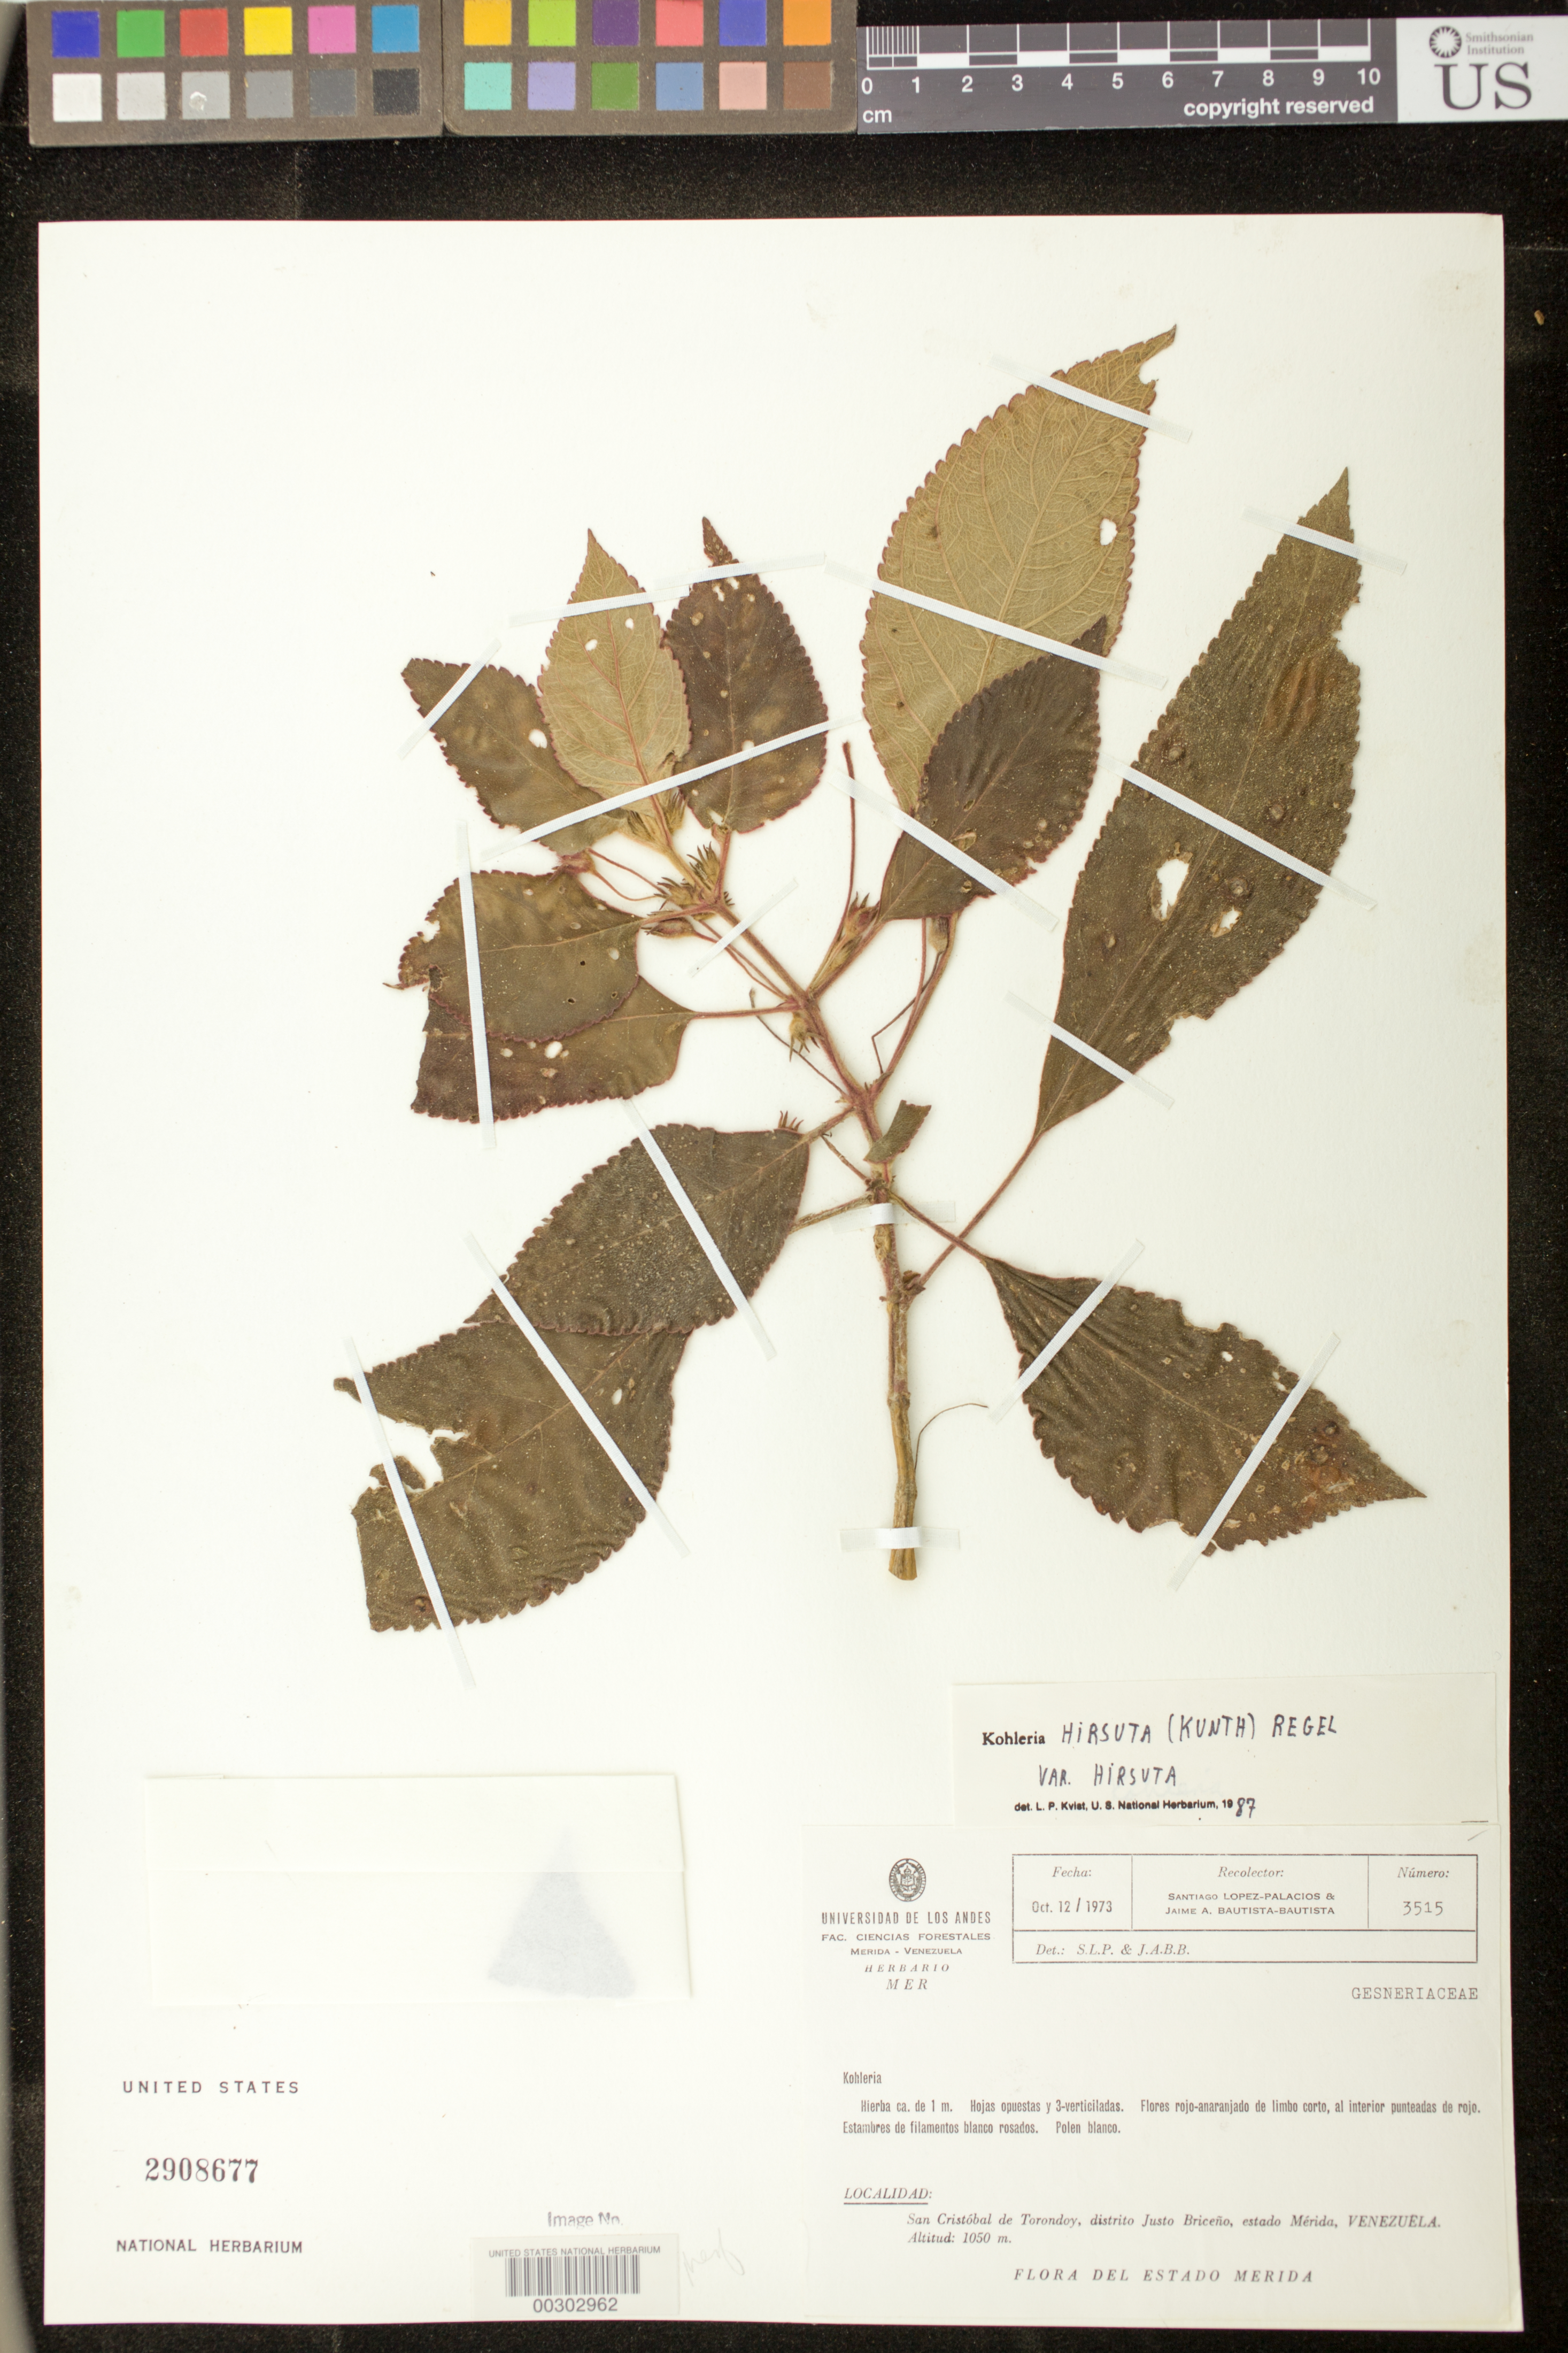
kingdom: Plantae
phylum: Tracheophyta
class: Magnoliopsida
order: Lamiales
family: Gesneriaceae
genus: Kohleria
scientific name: Kohleria hirsuta var. hirsuta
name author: (Kunth) Regel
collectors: S. Lopez-P. & J. A. Bautista B.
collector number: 3515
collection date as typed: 12 Oct 1973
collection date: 1973-10-12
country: Venezuela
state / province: Mérida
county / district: Justo Briceño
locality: San Cristobal de Torondoy, Dist. Justo Briceno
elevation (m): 1050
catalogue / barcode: US 2908677